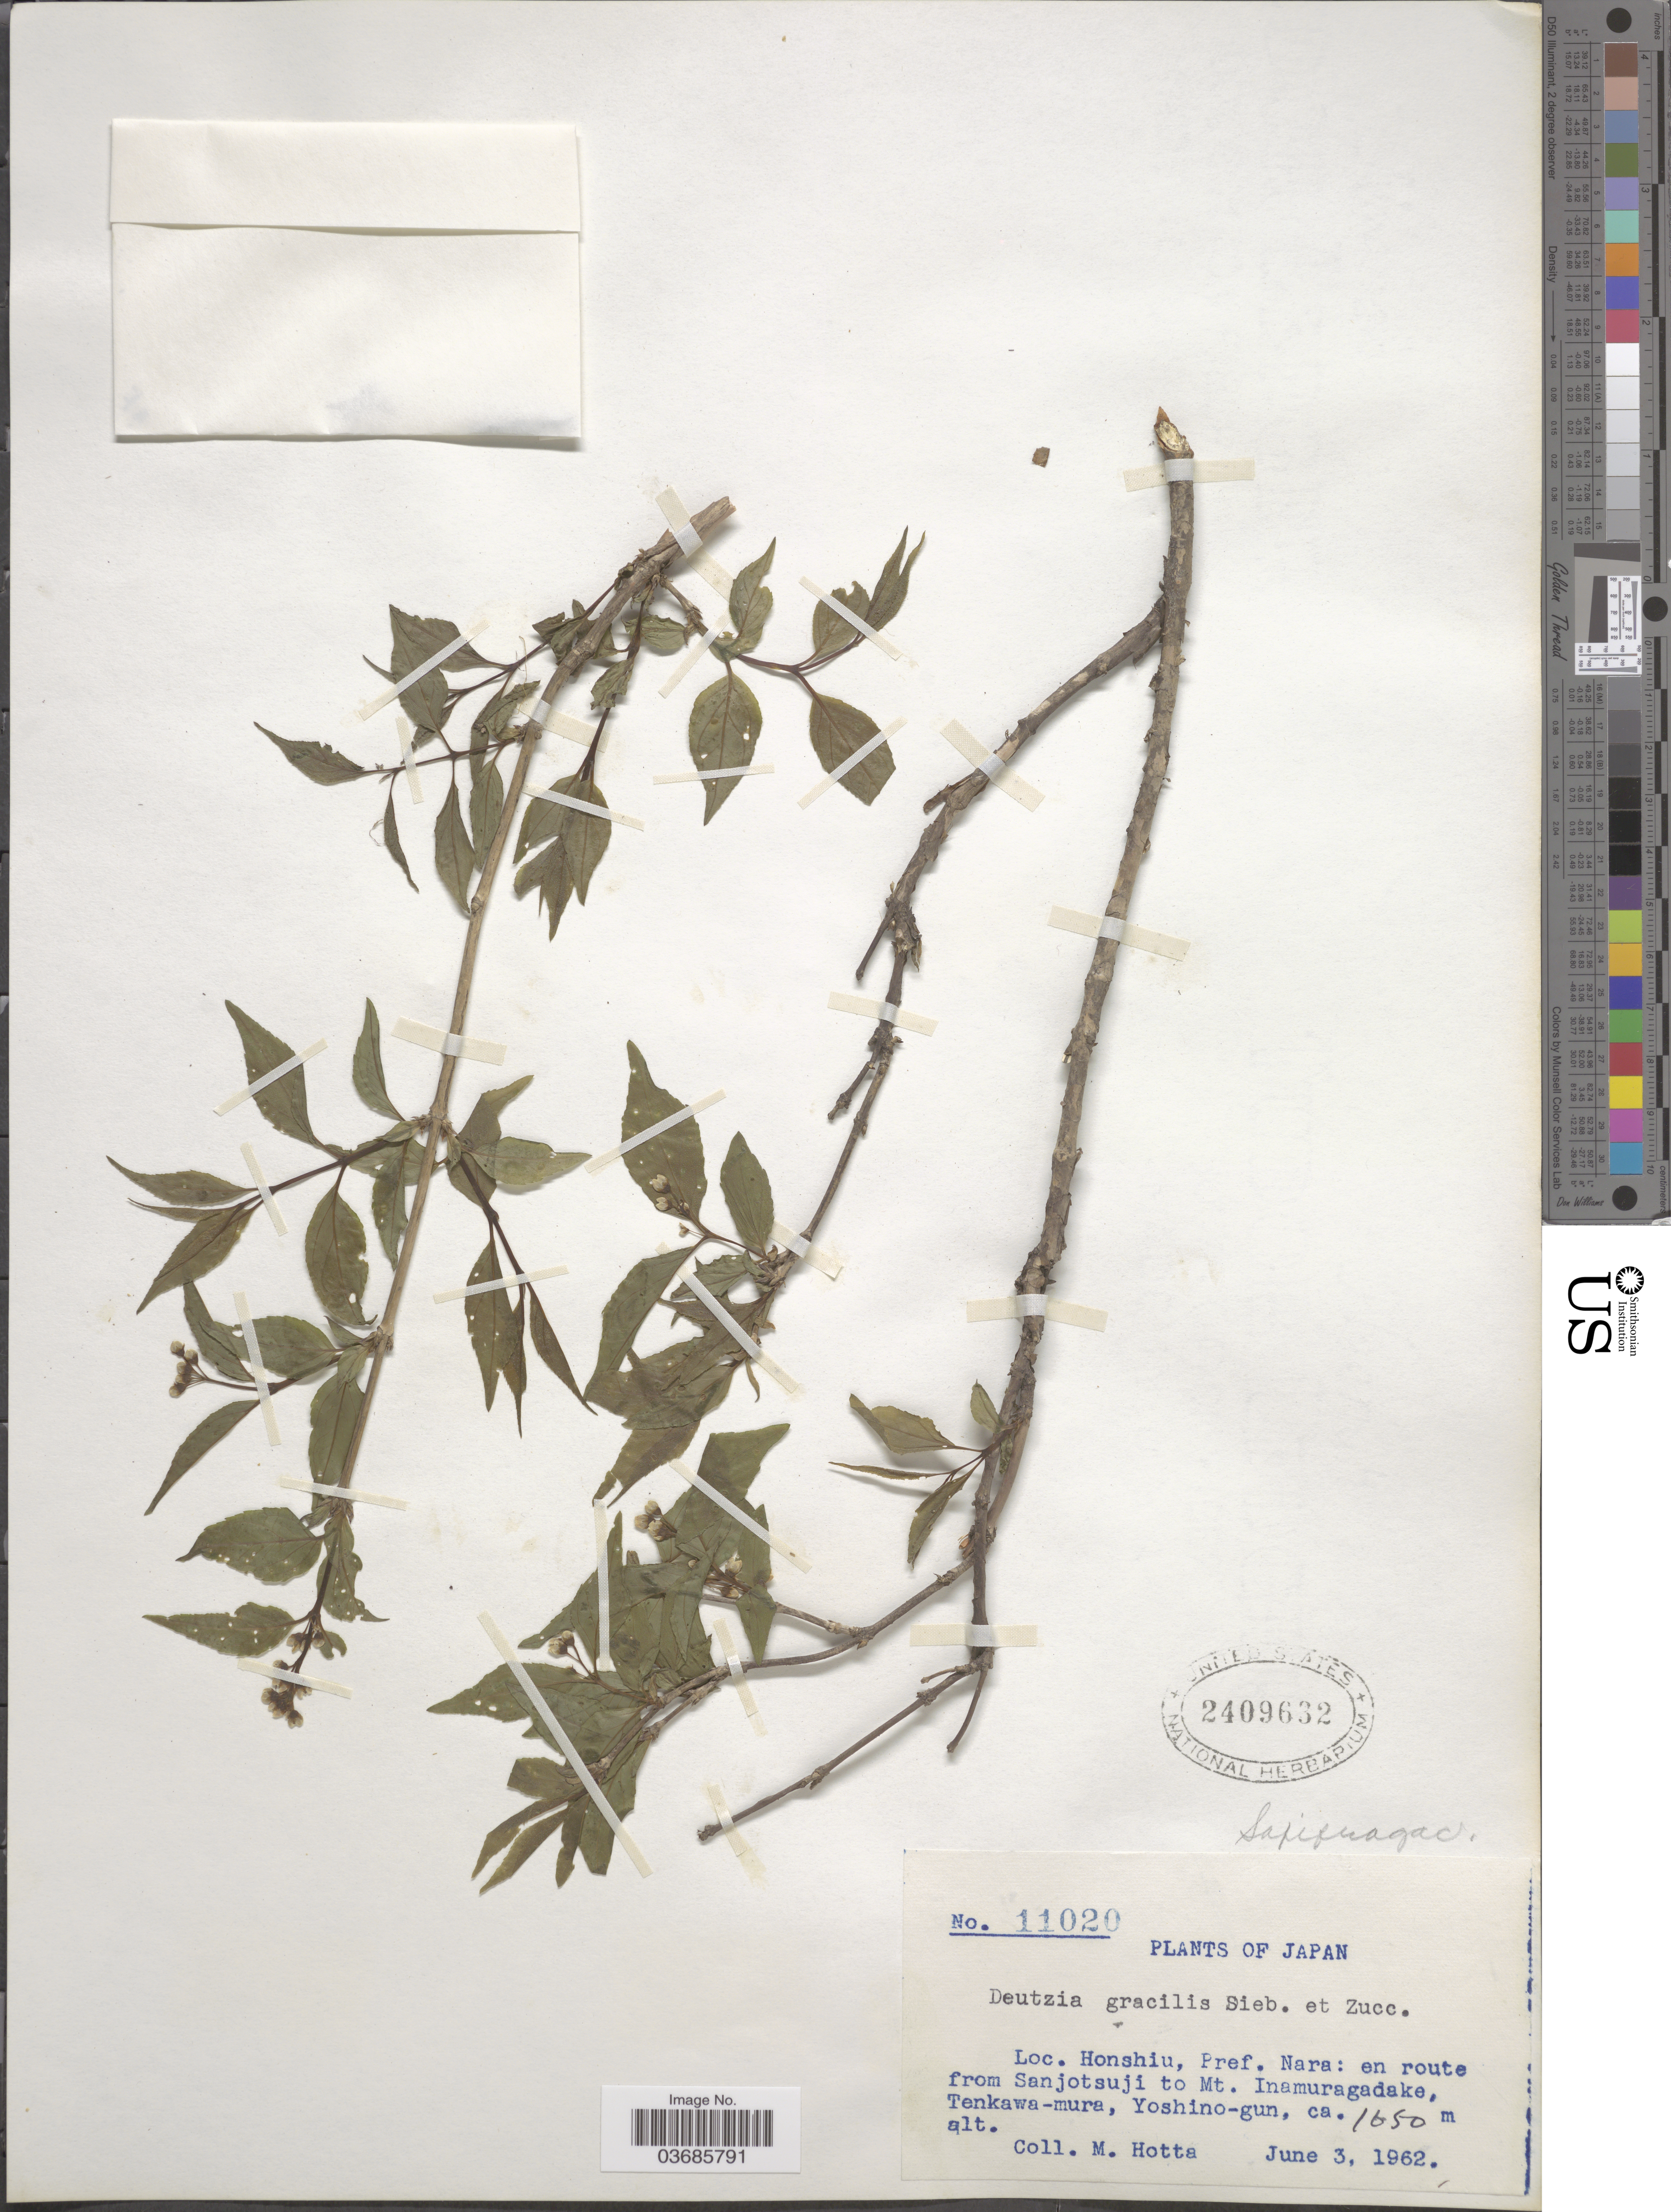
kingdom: Plantae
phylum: Tracheophyta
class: Magnoliopsida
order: Cornales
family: Hydrangeaceae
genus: Deutzia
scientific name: Deutzia gracilis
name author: Siebold & Zucc.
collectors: M. Hotta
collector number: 11020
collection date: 1962-06-03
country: Japan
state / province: Nara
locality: Honshiu, Pref. Nara: en route from Sanjotsuji to Mt. Inamuragadake, Tenkawa-mura, Yoshino-gun.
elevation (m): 1650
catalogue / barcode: US 2409632